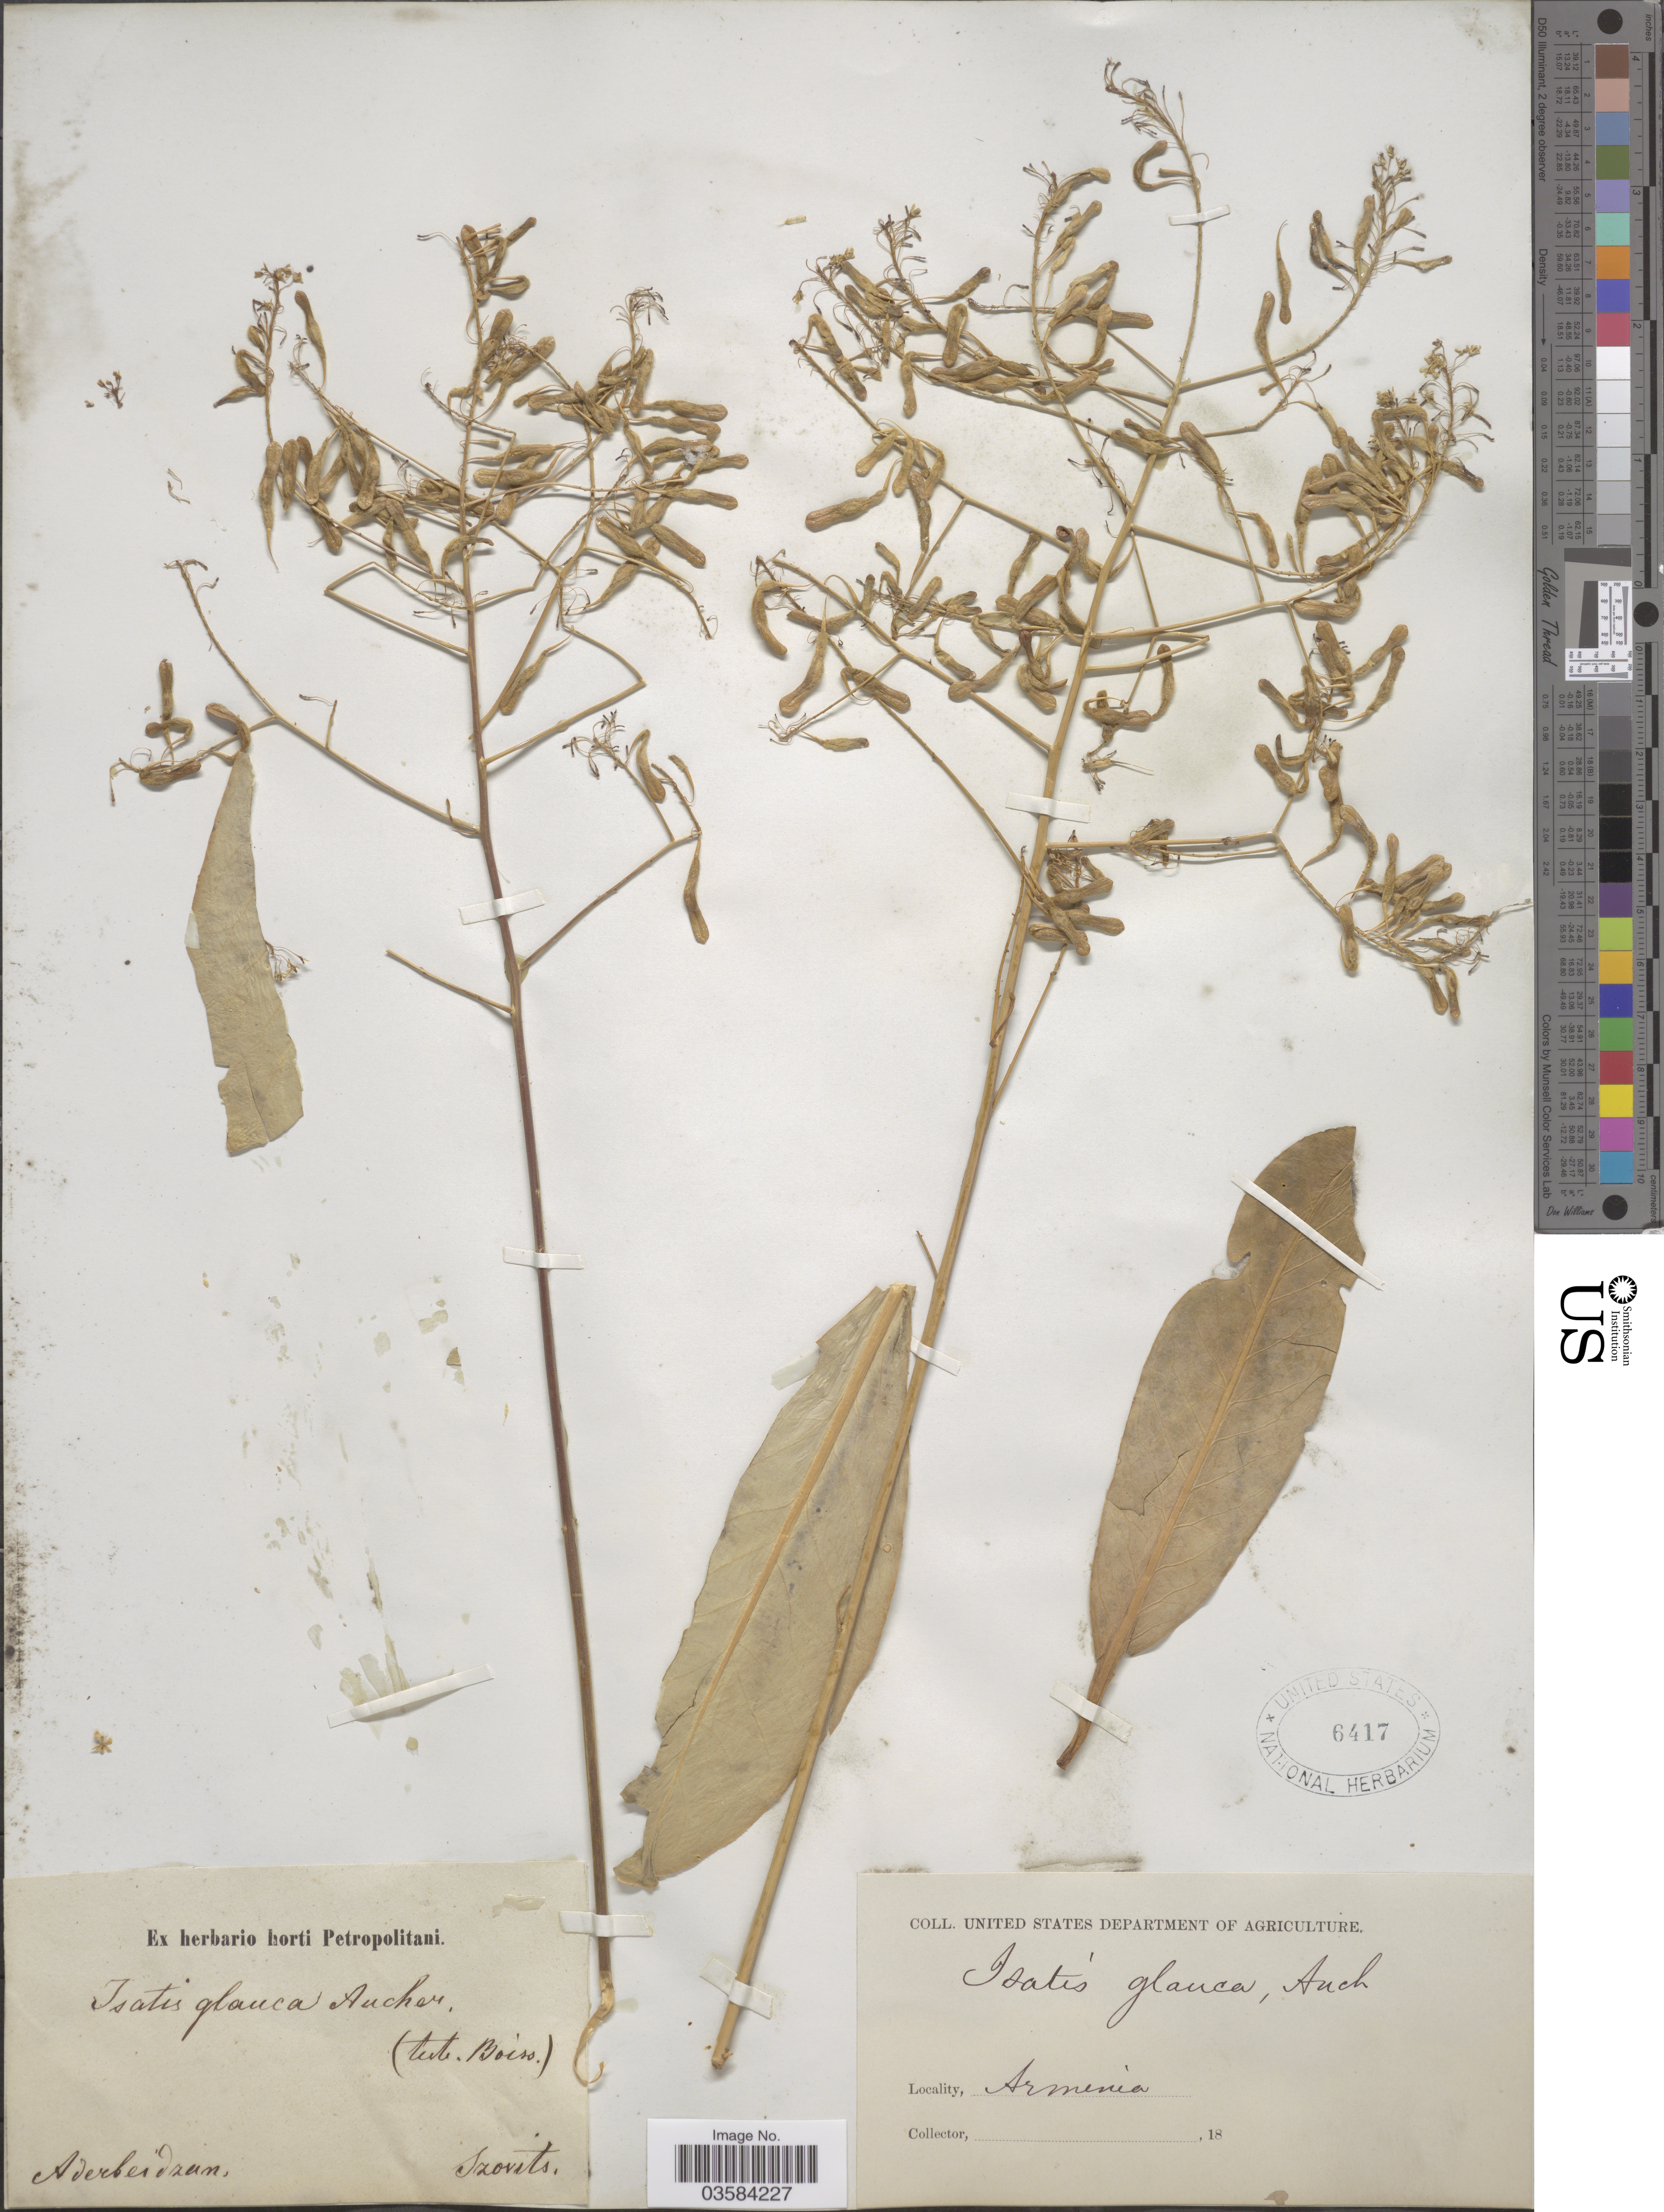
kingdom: Plantae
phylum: Tracheophyta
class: Magnoliopsida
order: Brassicales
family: Brassicaceae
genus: Isatis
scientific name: Isatis glauca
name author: Aucher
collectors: Szovits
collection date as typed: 18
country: Armenia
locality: Aderbeidzan.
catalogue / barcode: US 6417